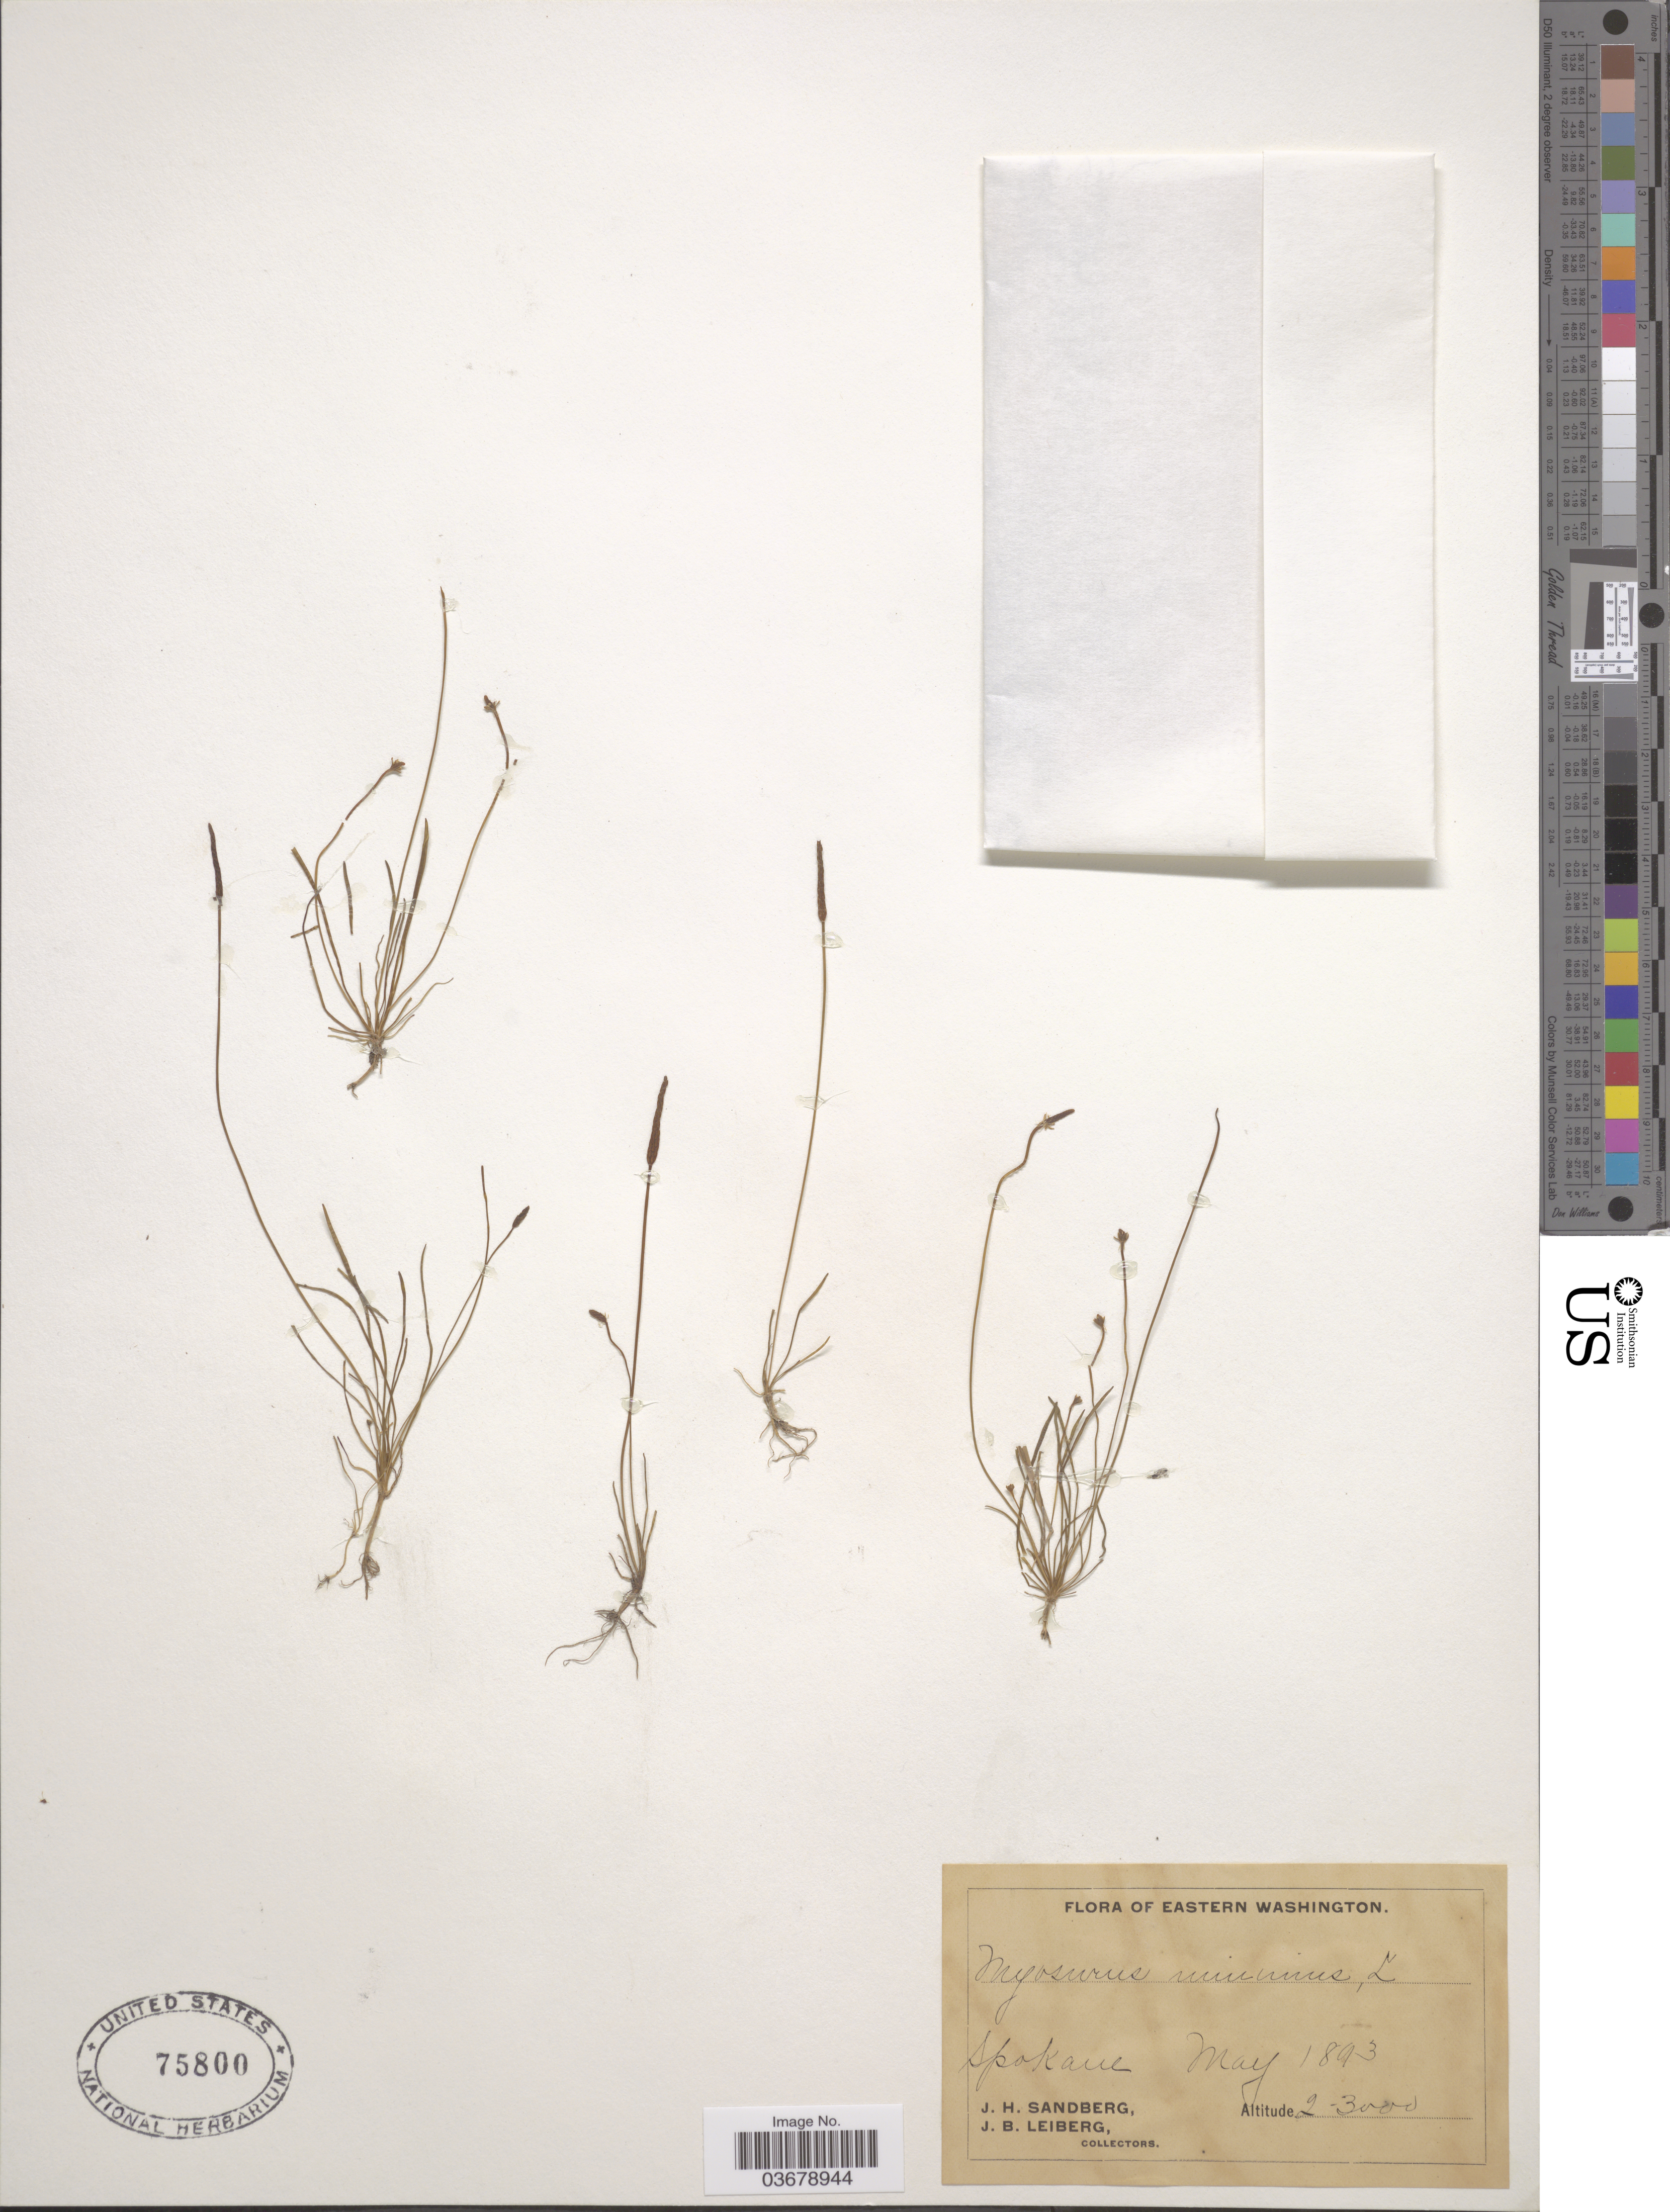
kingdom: Plantae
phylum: Tracheophyta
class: Magnoliopsida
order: Ranunculales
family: Ranunculaceae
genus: Myosurus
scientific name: Myosurus lepturus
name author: (A. Gray) Howell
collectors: J. H. Sandberg & J. B. Leiberg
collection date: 1893-05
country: United States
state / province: Washington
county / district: Spokane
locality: Eastern Washington. Spokane.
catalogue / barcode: US 75800